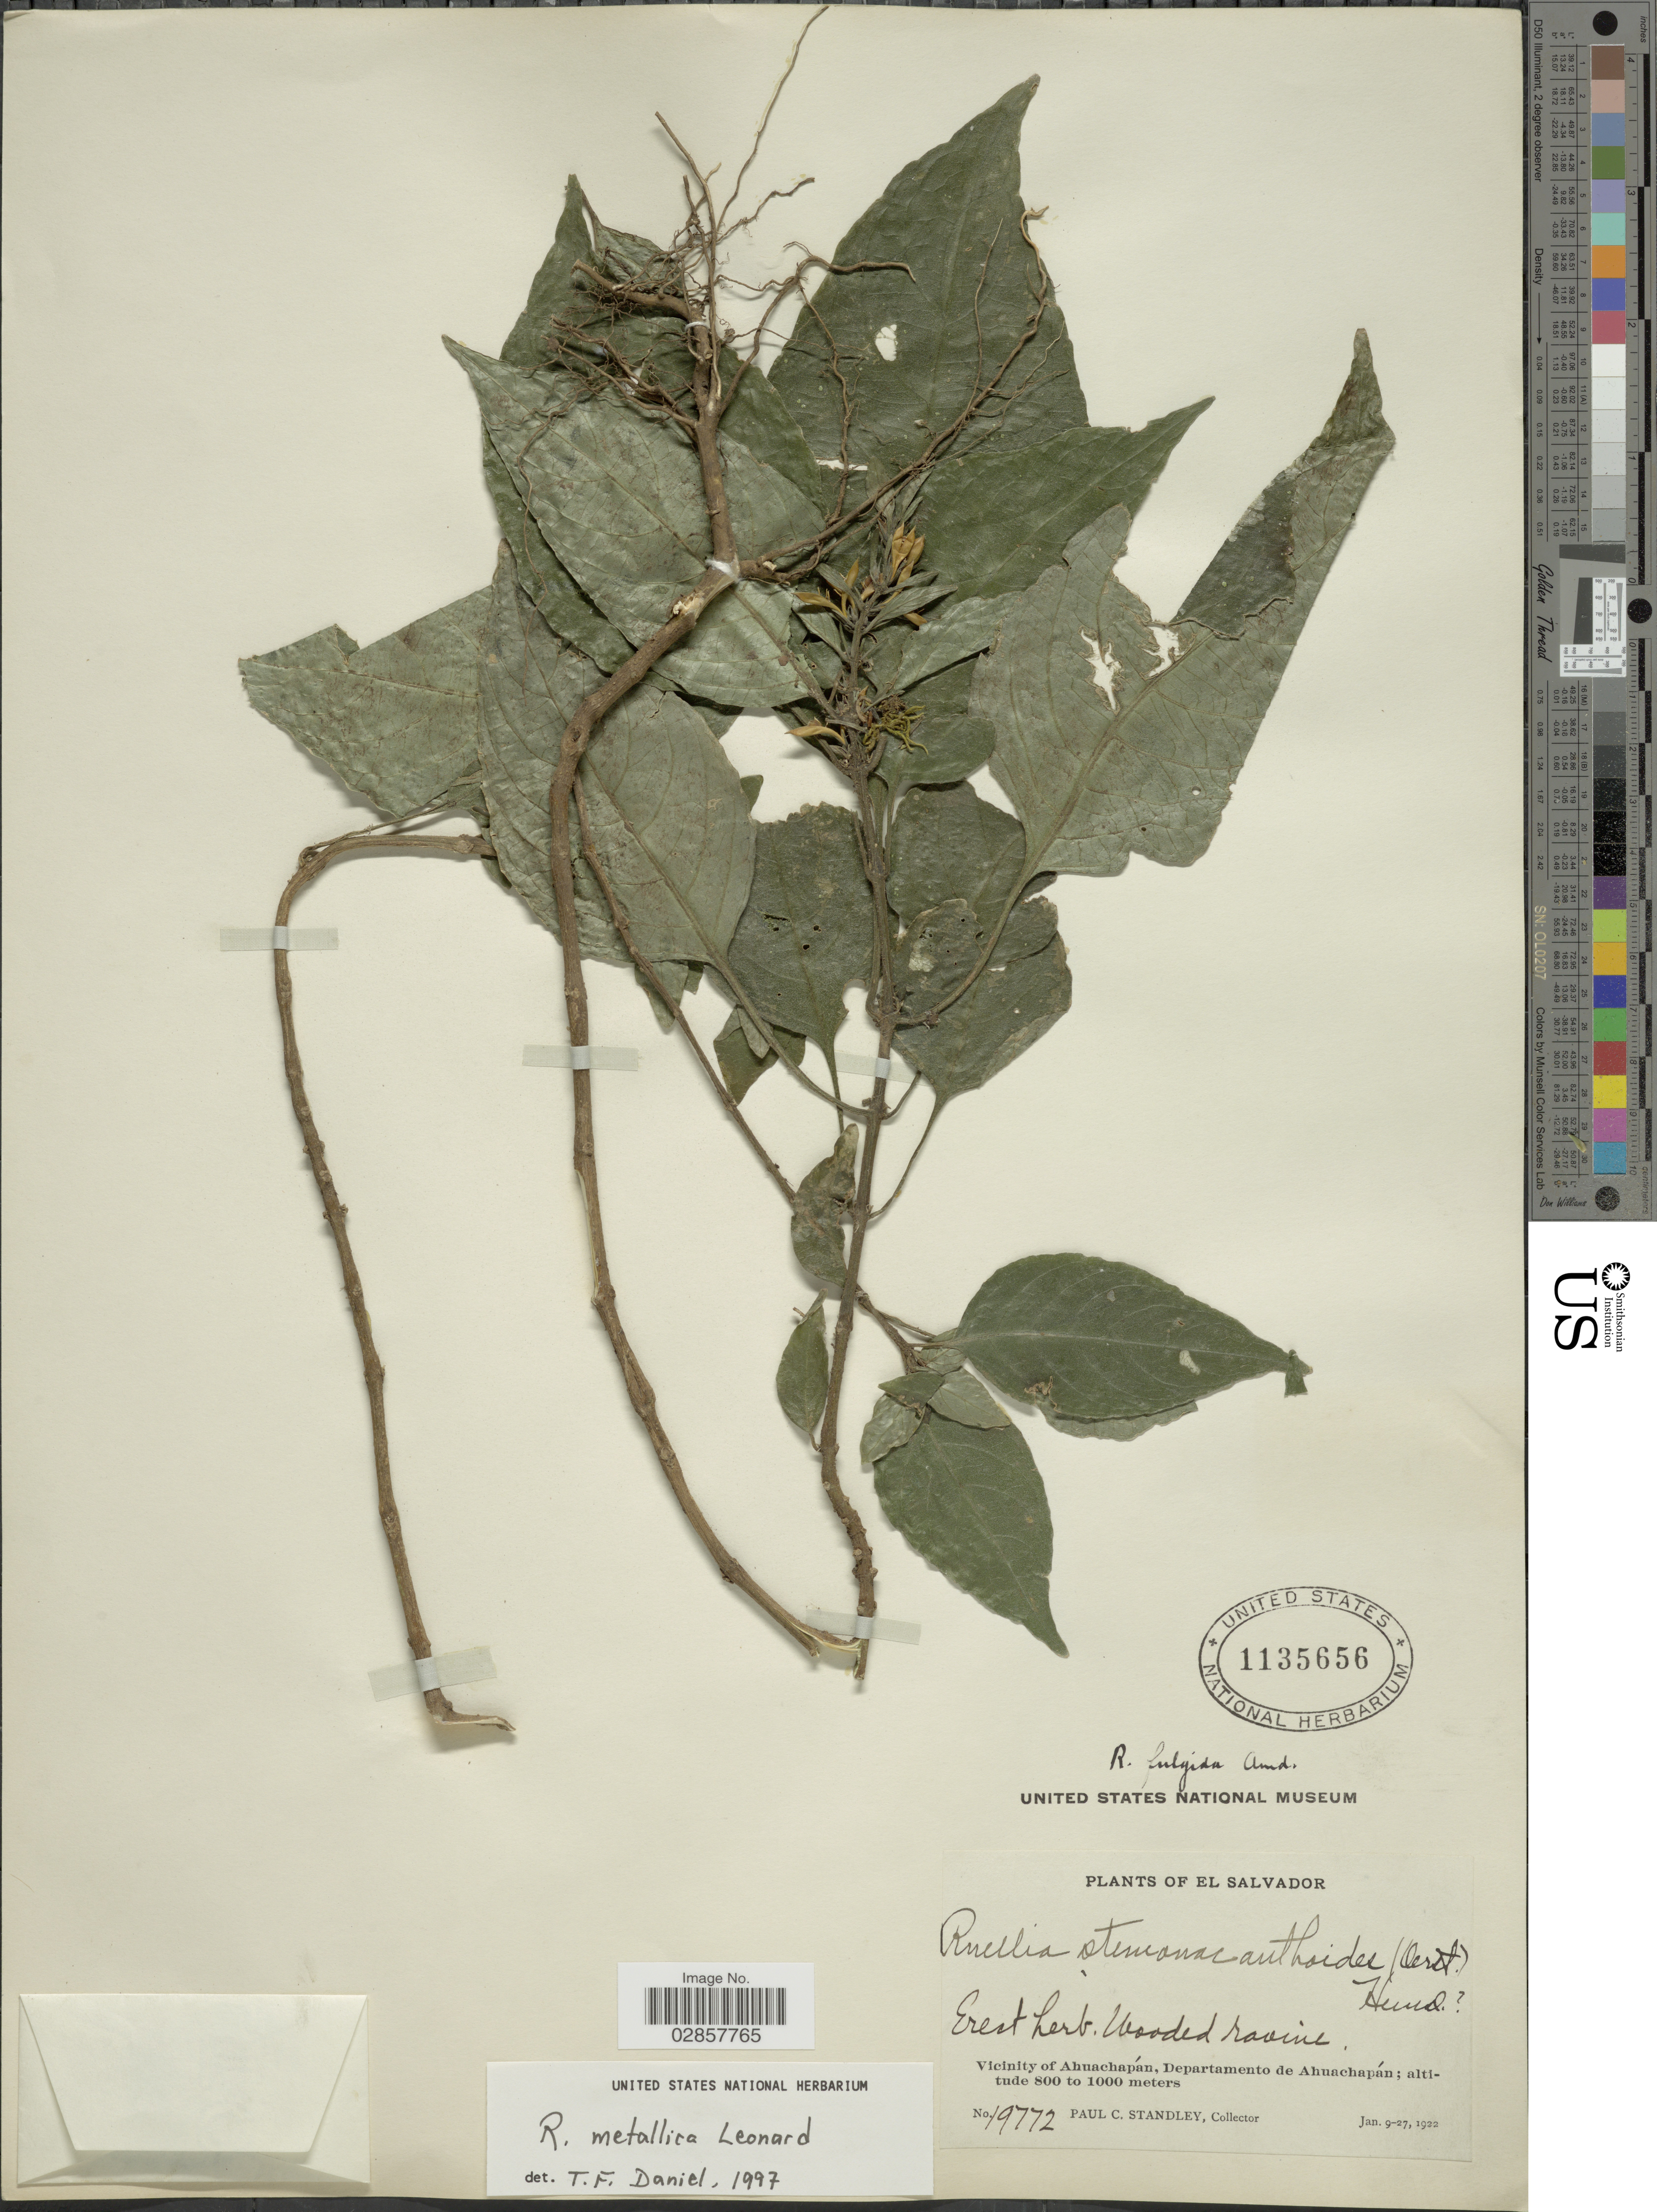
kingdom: Plantae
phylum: Tracheophyta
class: Magnoliopsida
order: Lamiales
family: Acanthaceae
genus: Ruellia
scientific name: Ruellia metallica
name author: Leonard in Standl.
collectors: P. C. Standley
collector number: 19772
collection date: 1922-01-09/1922-01-27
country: El Salvador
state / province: Ahuachapan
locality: Vicinity of Ahuachapán, Departamento de Ahuachapán.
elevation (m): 800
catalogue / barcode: US 1135656